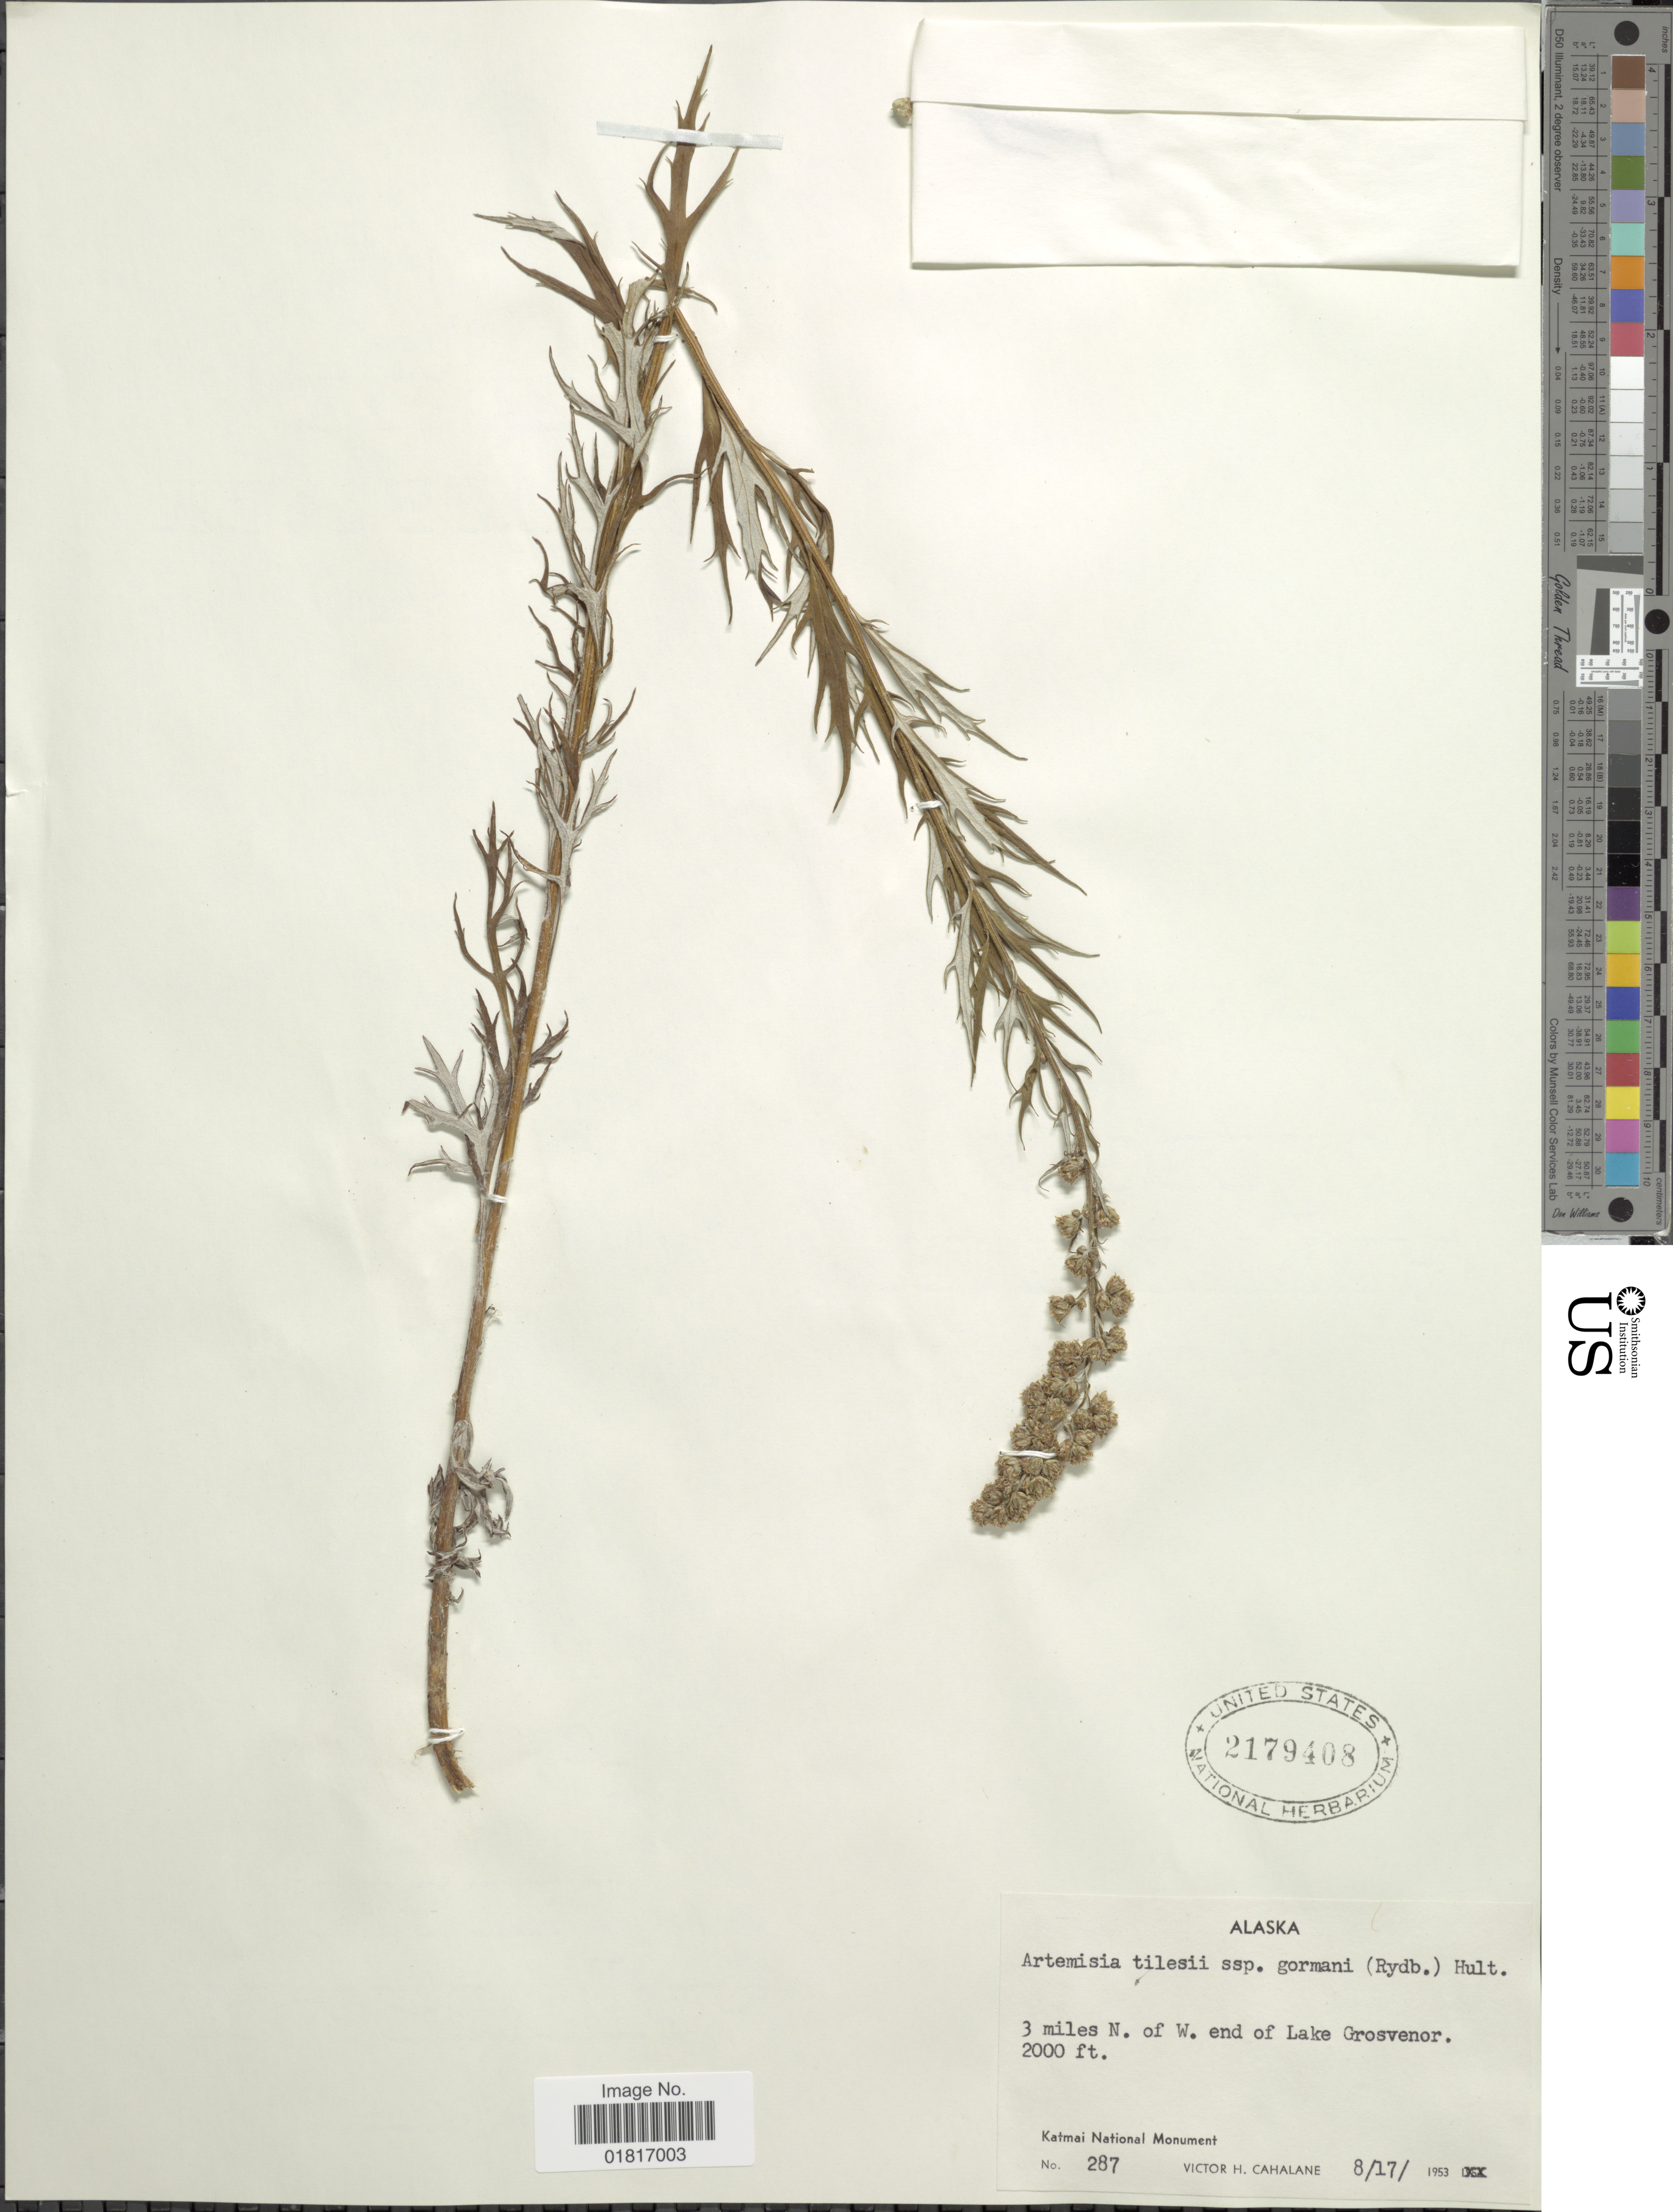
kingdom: Plantae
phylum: Tracheophyta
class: Magnoliopsida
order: Asterales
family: Asteraceae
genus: Artemisia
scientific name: Artemisia tilesii subsp. gormani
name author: (Rydb.) Hultén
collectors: V. Cahalane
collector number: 287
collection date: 1953-08-17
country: United States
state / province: Alaska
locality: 3 miles N. of W. end of Lake Grosvenor, Katmai National Monument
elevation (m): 610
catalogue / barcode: US 2179408